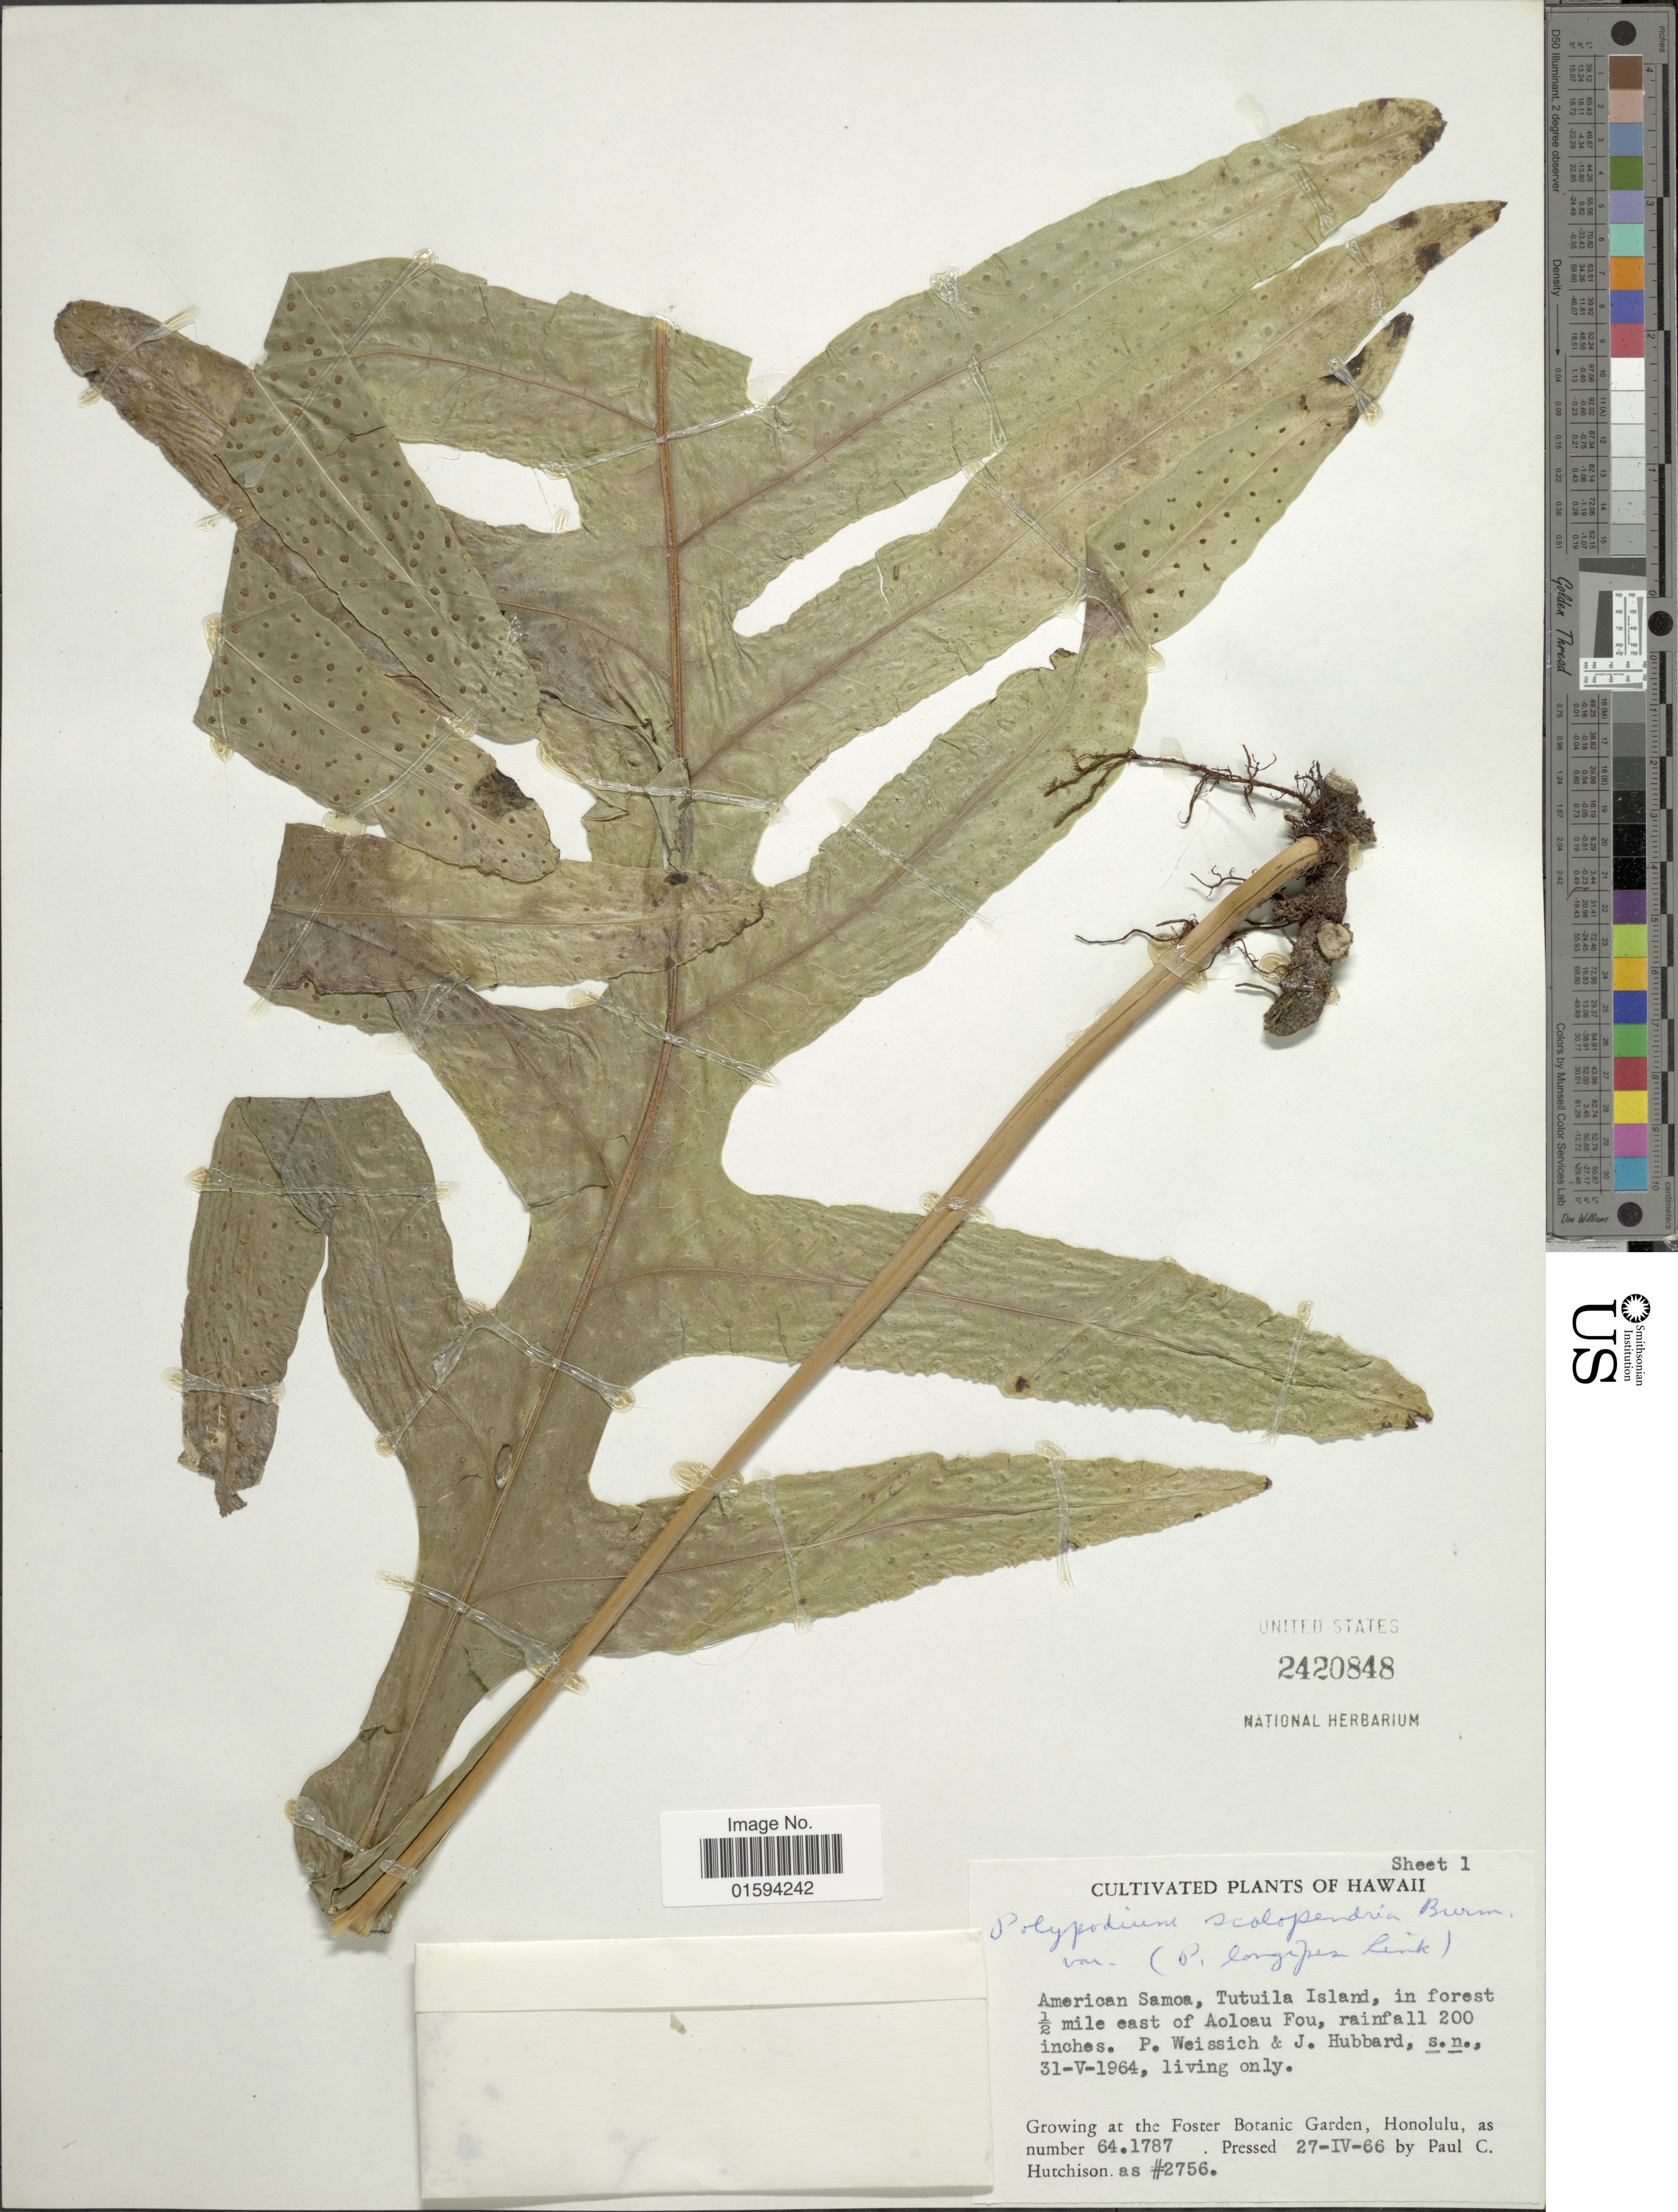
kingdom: Plantae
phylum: Tracheophyta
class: Polypodiopsida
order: Polypodiales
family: Polypodiaceae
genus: Polypodium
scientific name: Polypodium scolopendria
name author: Burm. f.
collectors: P. C. Hutchison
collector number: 2756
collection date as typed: Transcribed d/m/y: 27/4/66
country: United States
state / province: Hawaii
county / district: Honolulu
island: Oahu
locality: Growing at the Foster Botanic Garden, Honolulu, as number 64.1787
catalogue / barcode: US 2420848